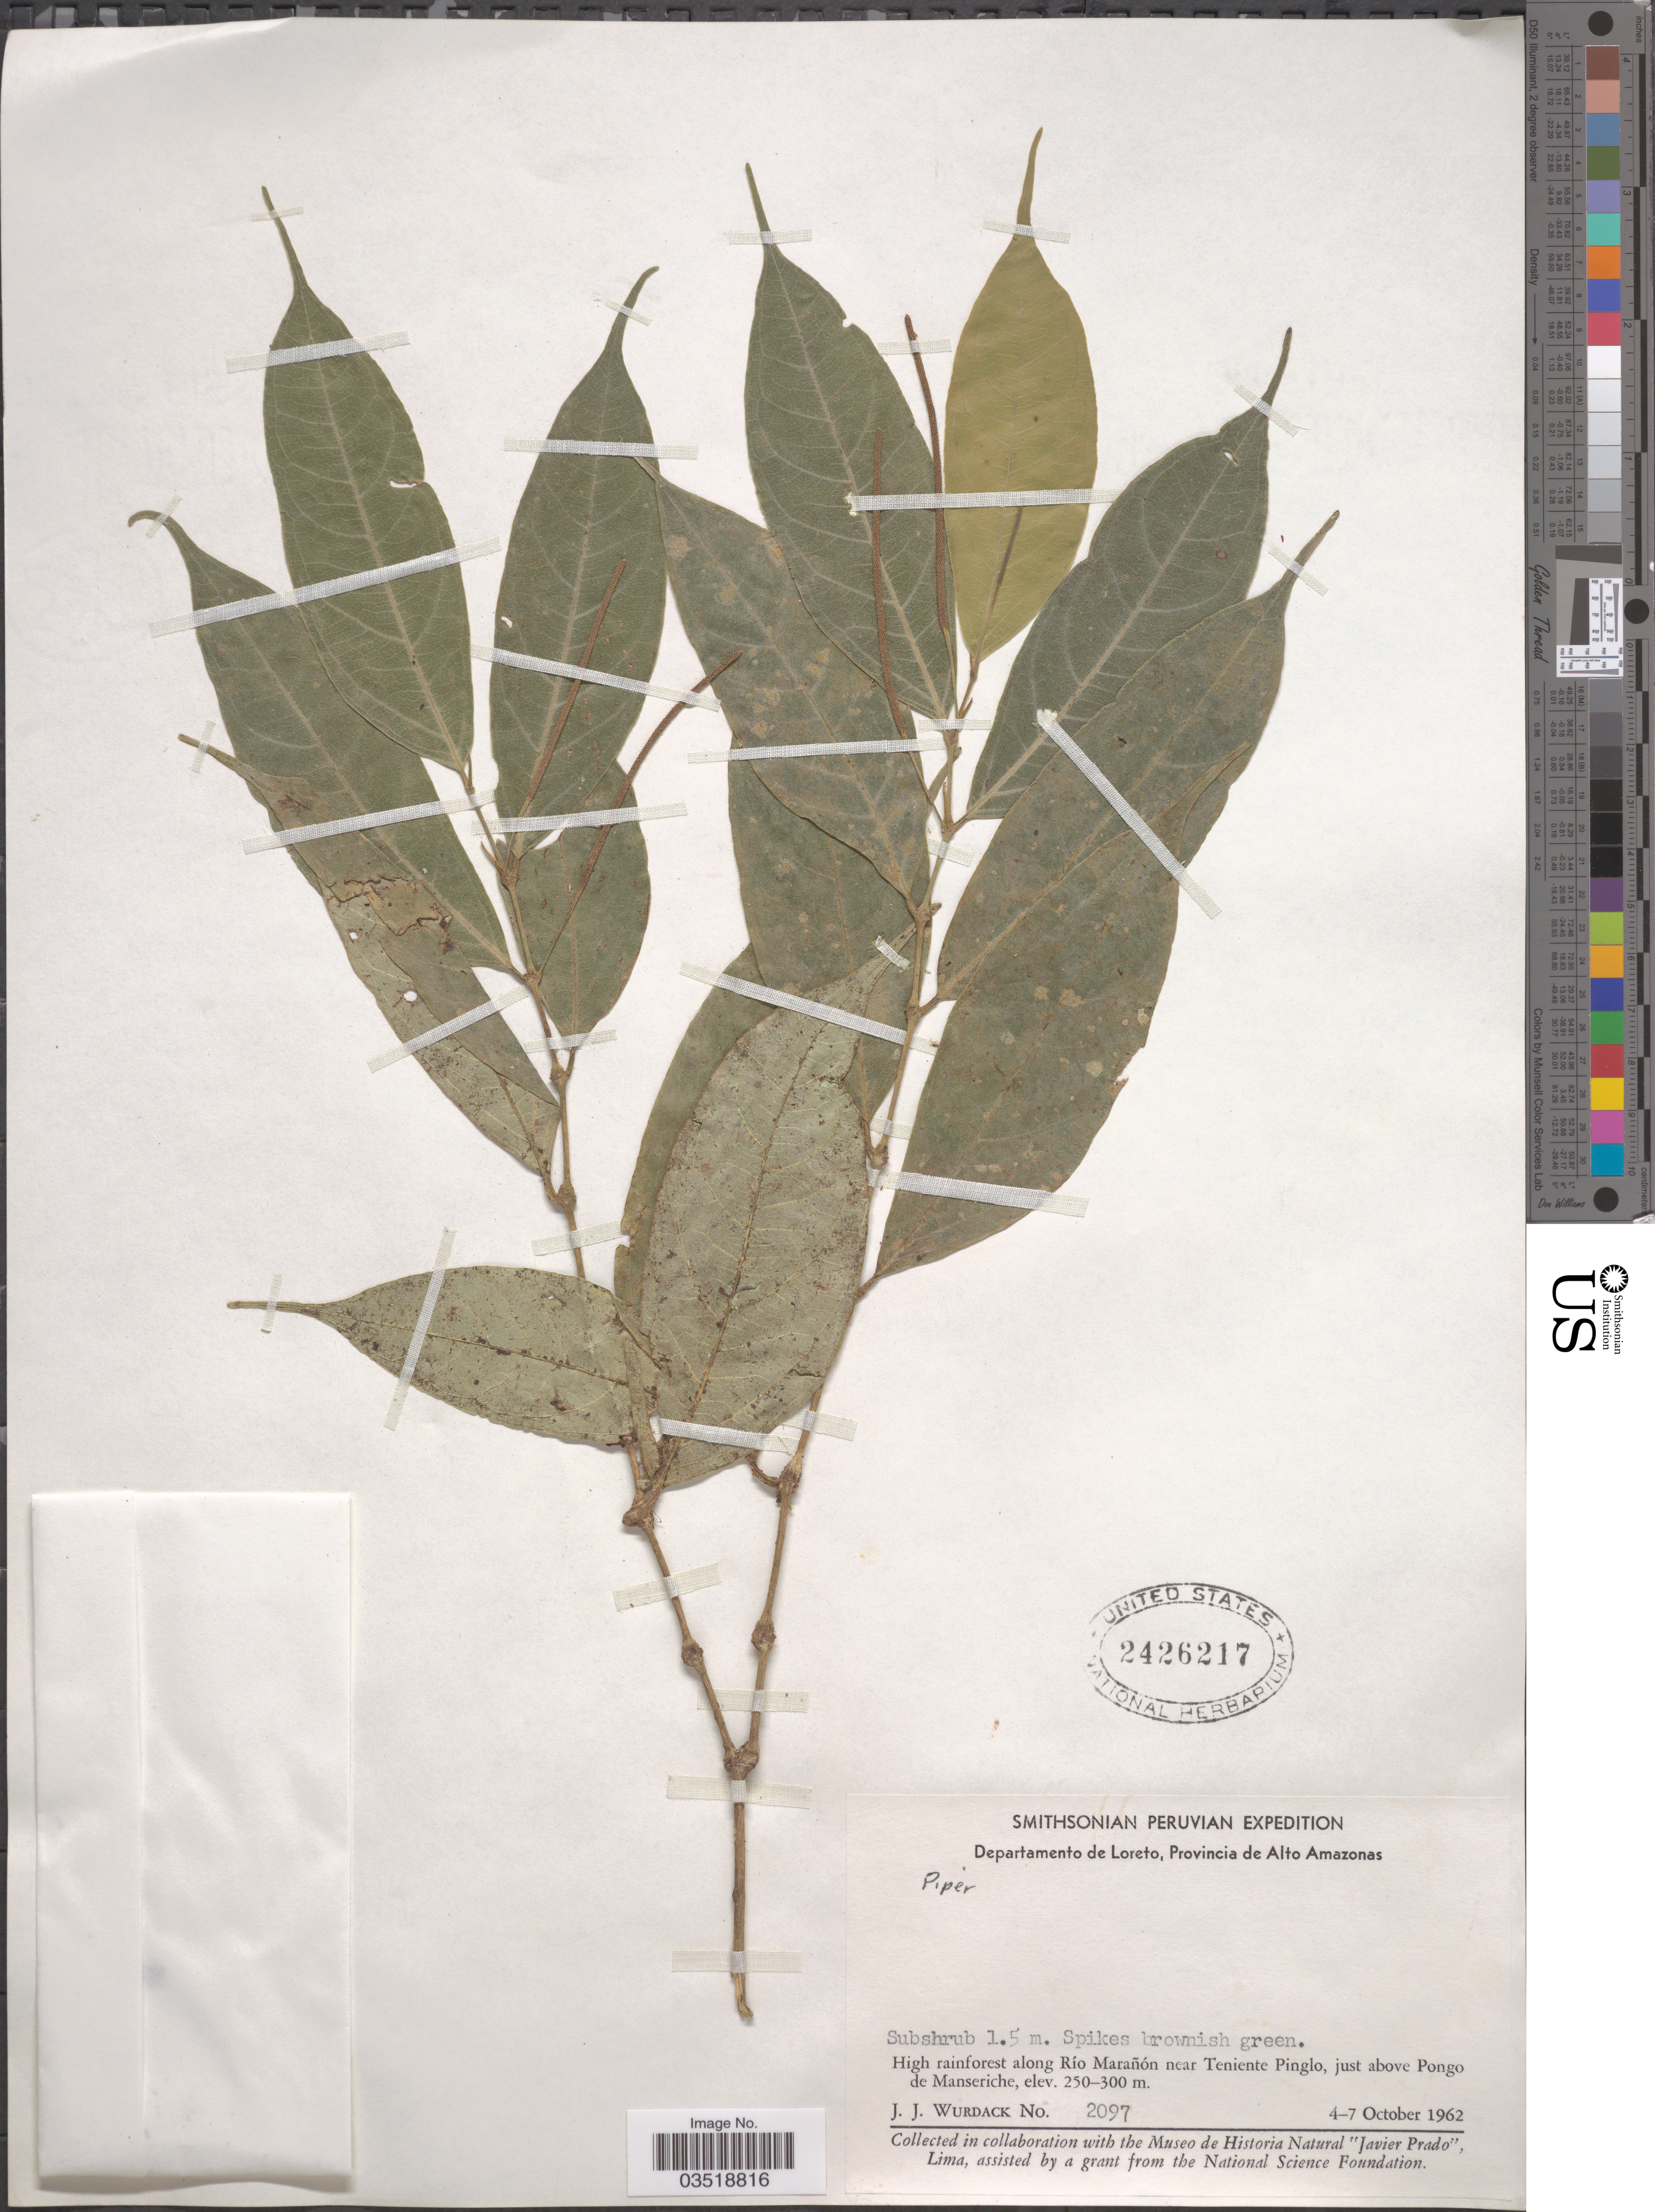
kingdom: Plantae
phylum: Tracheophyta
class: Magnoliopsida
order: Piperales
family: Piperaceae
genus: Piper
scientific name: Piper sp.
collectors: J. J. Wurdack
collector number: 2097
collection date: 1962-10-04/1962-10-07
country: Peru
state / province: Loreto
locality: Departamento de Loreto, Provincia de Alto Amazonas. High rainforest along Río Marañón near Teniente Pinglo, just above Pongo de Manseriche.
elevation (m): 250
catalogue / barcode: US 2426217